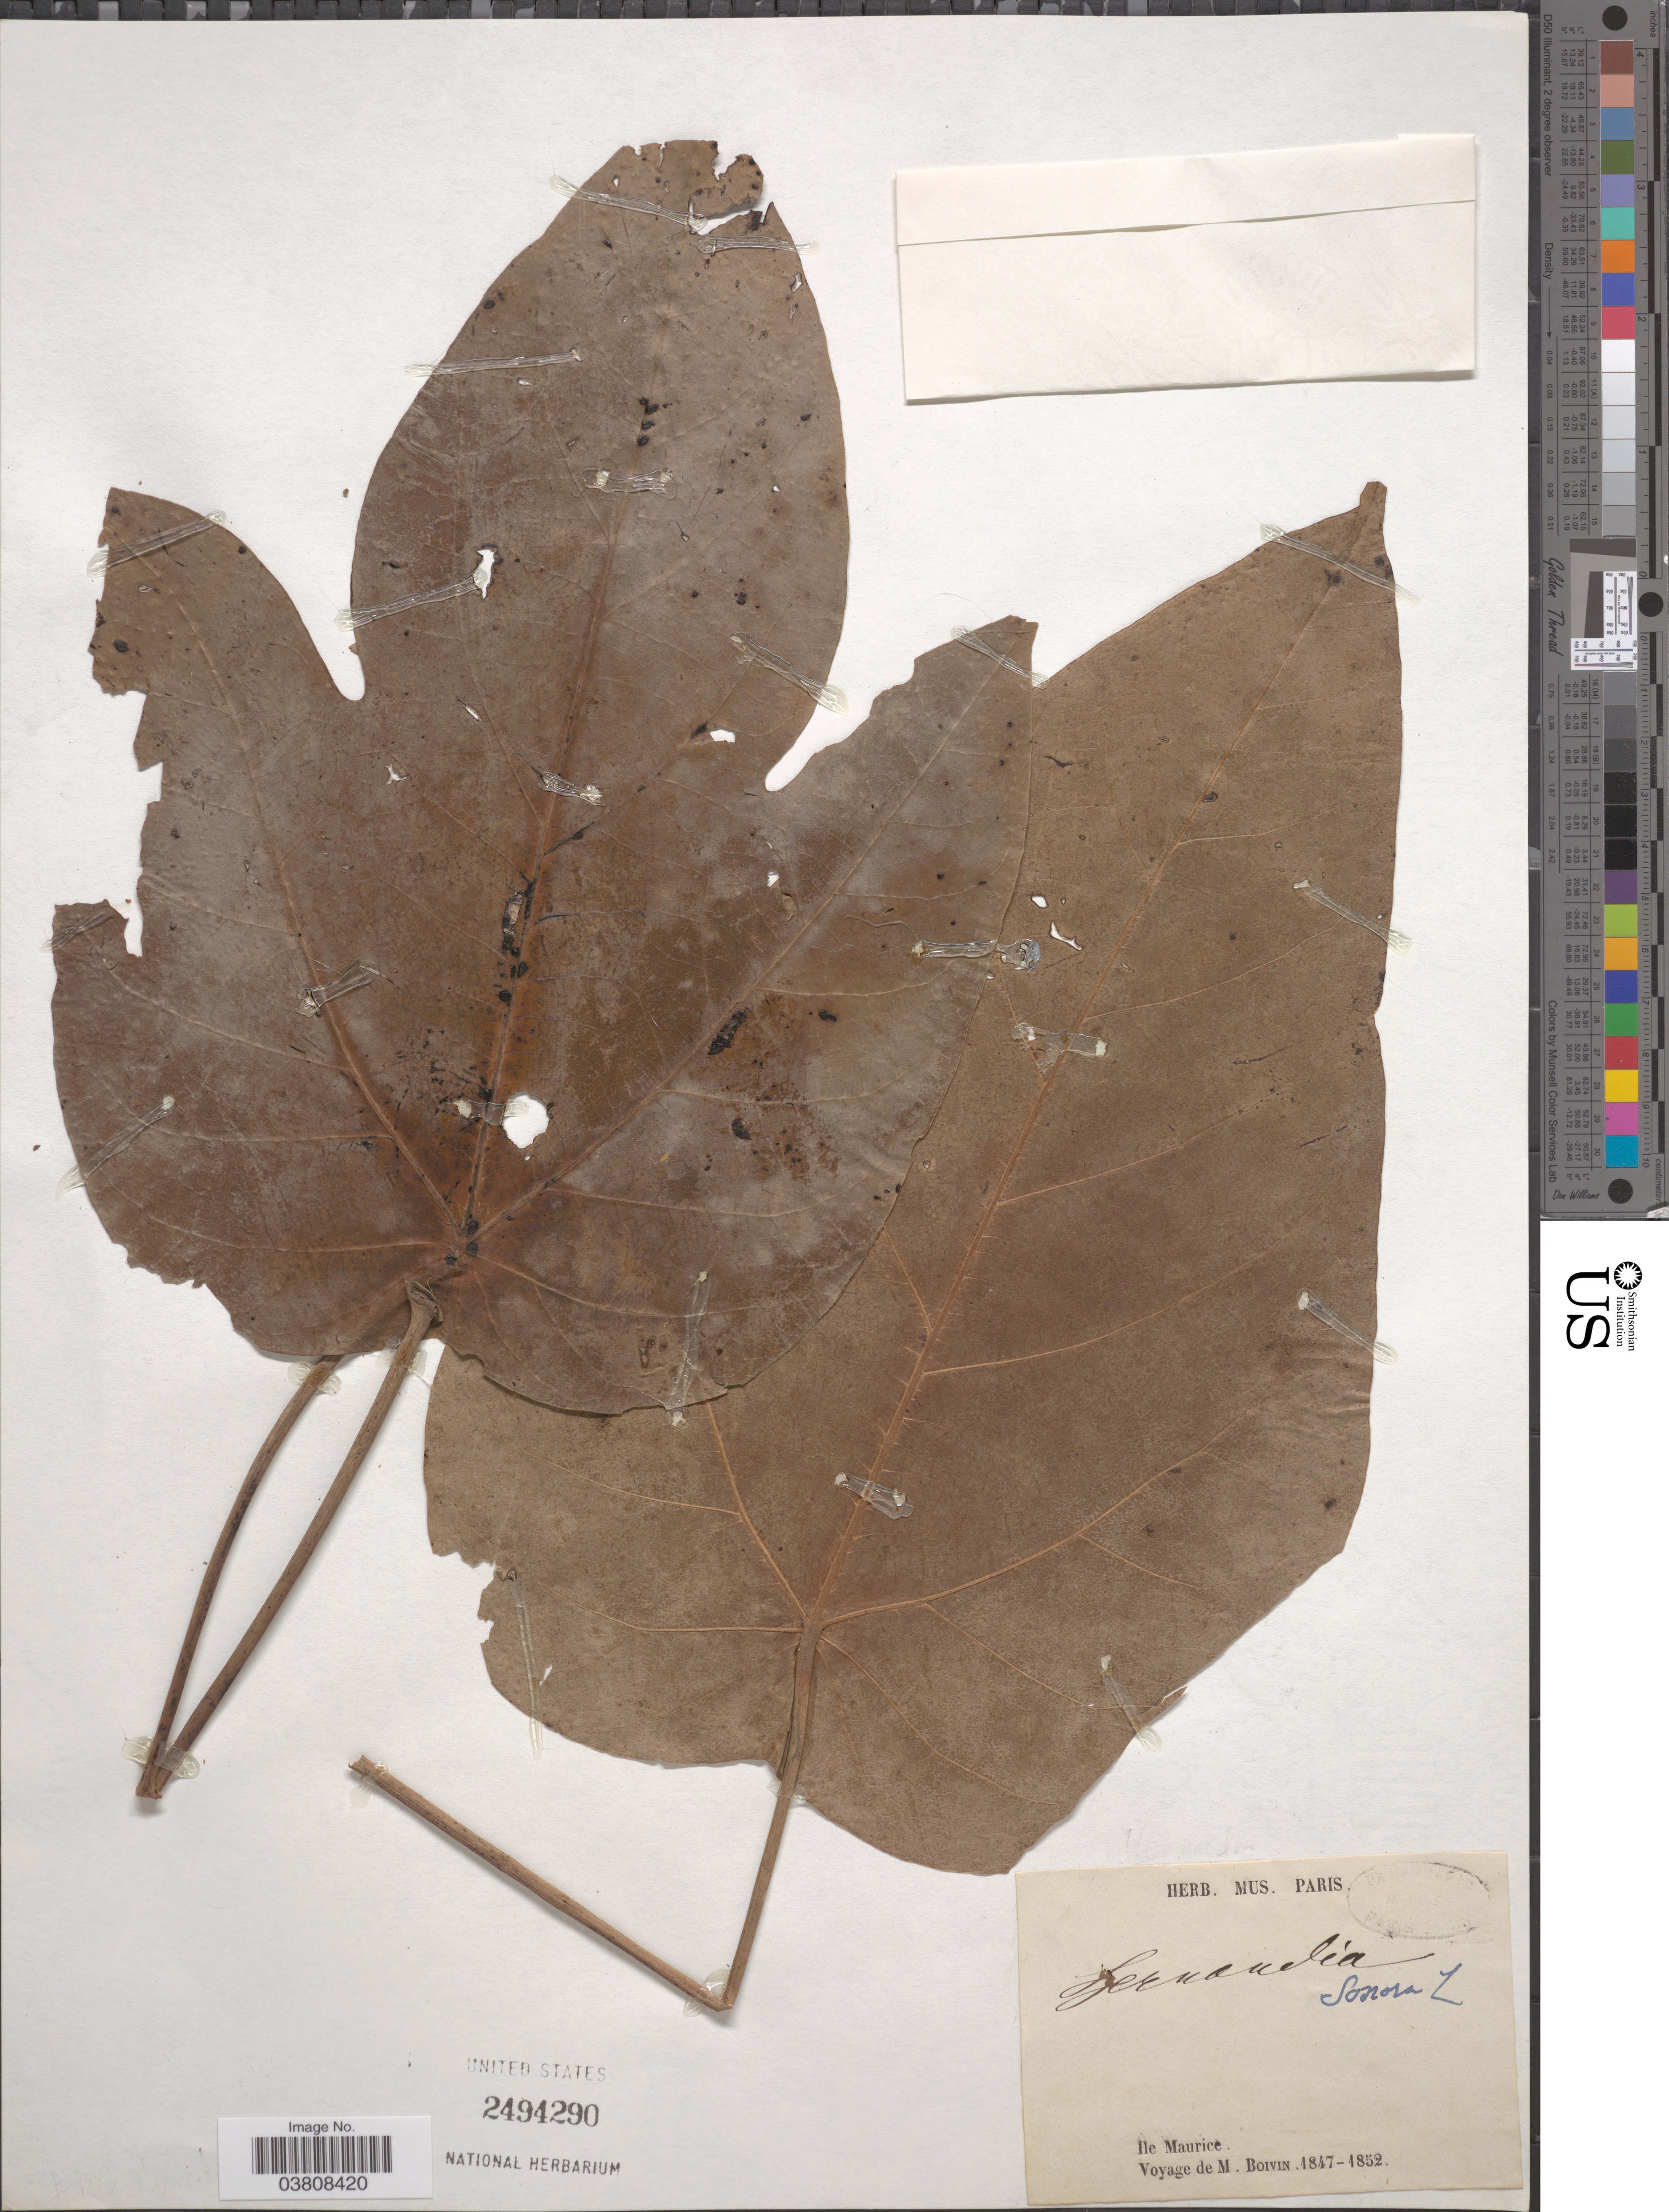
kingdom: Plantae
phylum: Tracheophyta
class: Magnoliopsida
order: Laurales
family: Hernandiaceae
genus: Hernandia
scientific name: Hernandia nymphaeifolia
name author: (C. Presl) Kubitzki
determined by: Strong, Mark T., (BOT), Smithsonian Institution - National Museum of Natural History (UNITED STATES)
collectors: M. Boivin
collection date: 1847/1852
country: Mauritius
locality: Ile Maurice.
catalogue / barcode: US 2494290